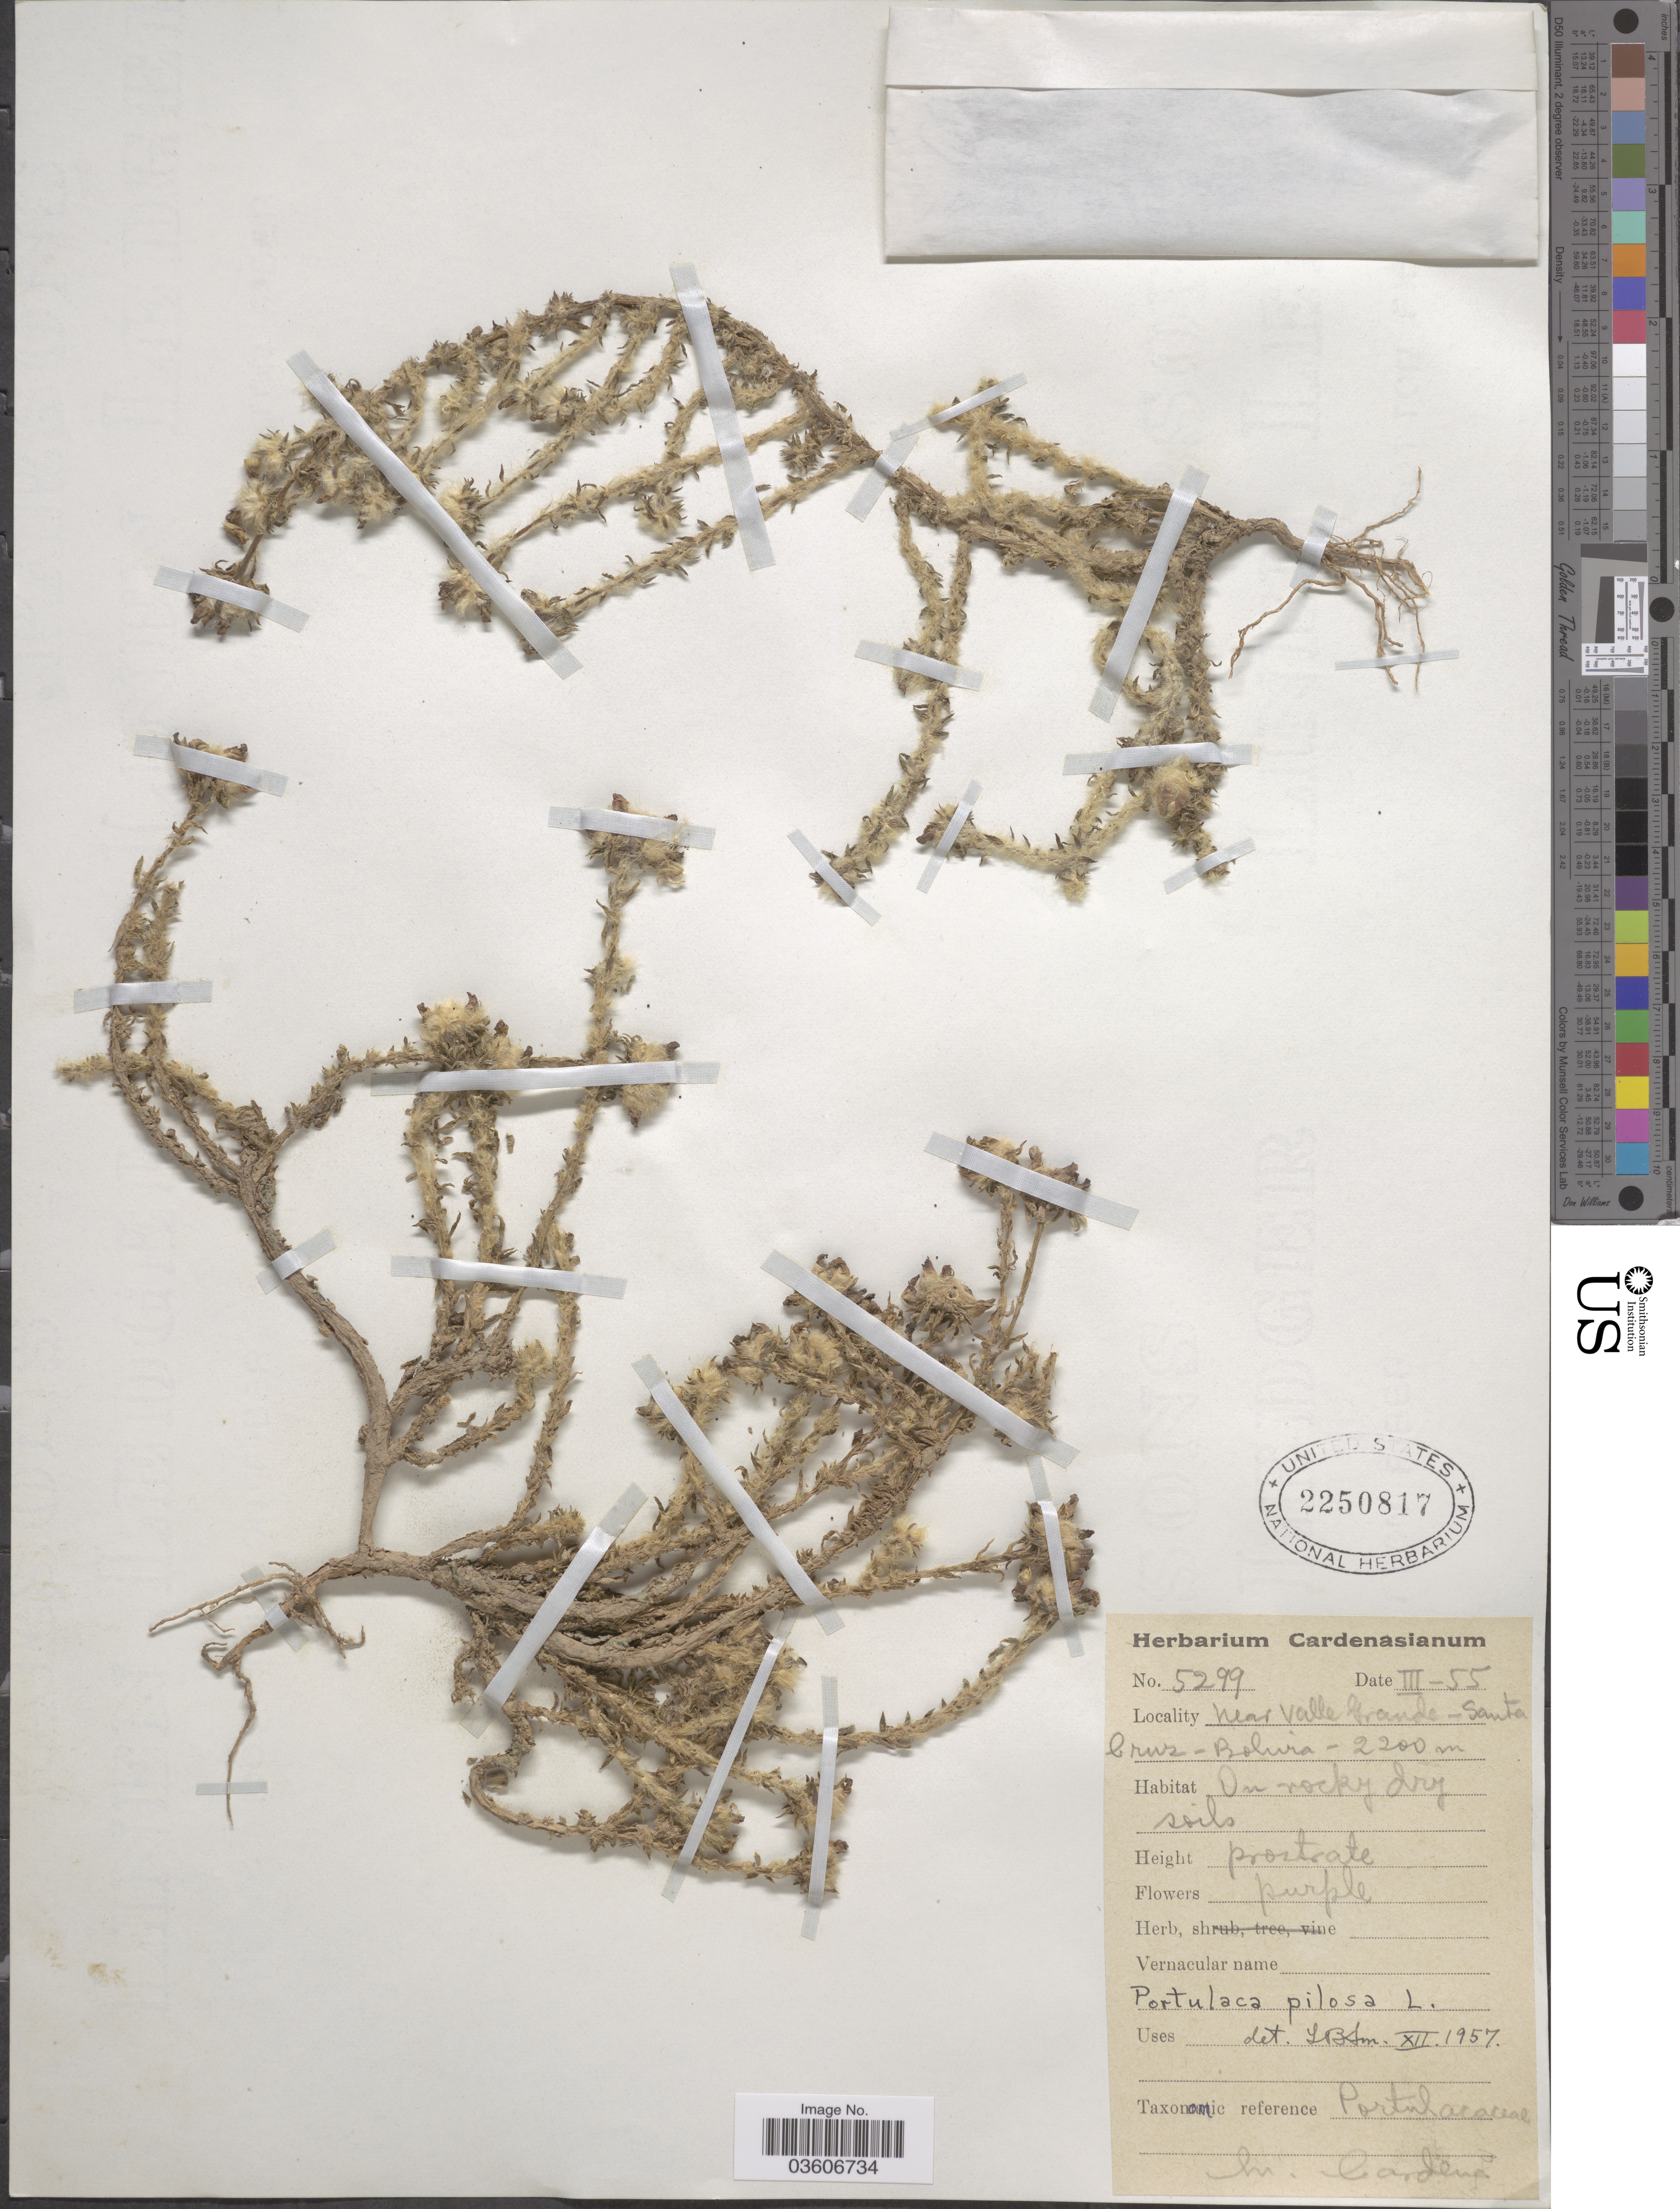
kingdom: Plantae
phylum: Tracheophyta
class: Magnoliopsida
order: Caryophyllales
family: Portulacaceae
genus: Portulaca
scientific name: Portulaca pilosa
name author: L.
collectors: M. Cárdenas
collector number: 5299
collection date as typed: Transcribed d/m/y: /3/55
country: Bolivia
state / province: Santa Cruz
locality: Near Valle Grande.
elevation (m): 2200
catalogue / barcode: US 2250817